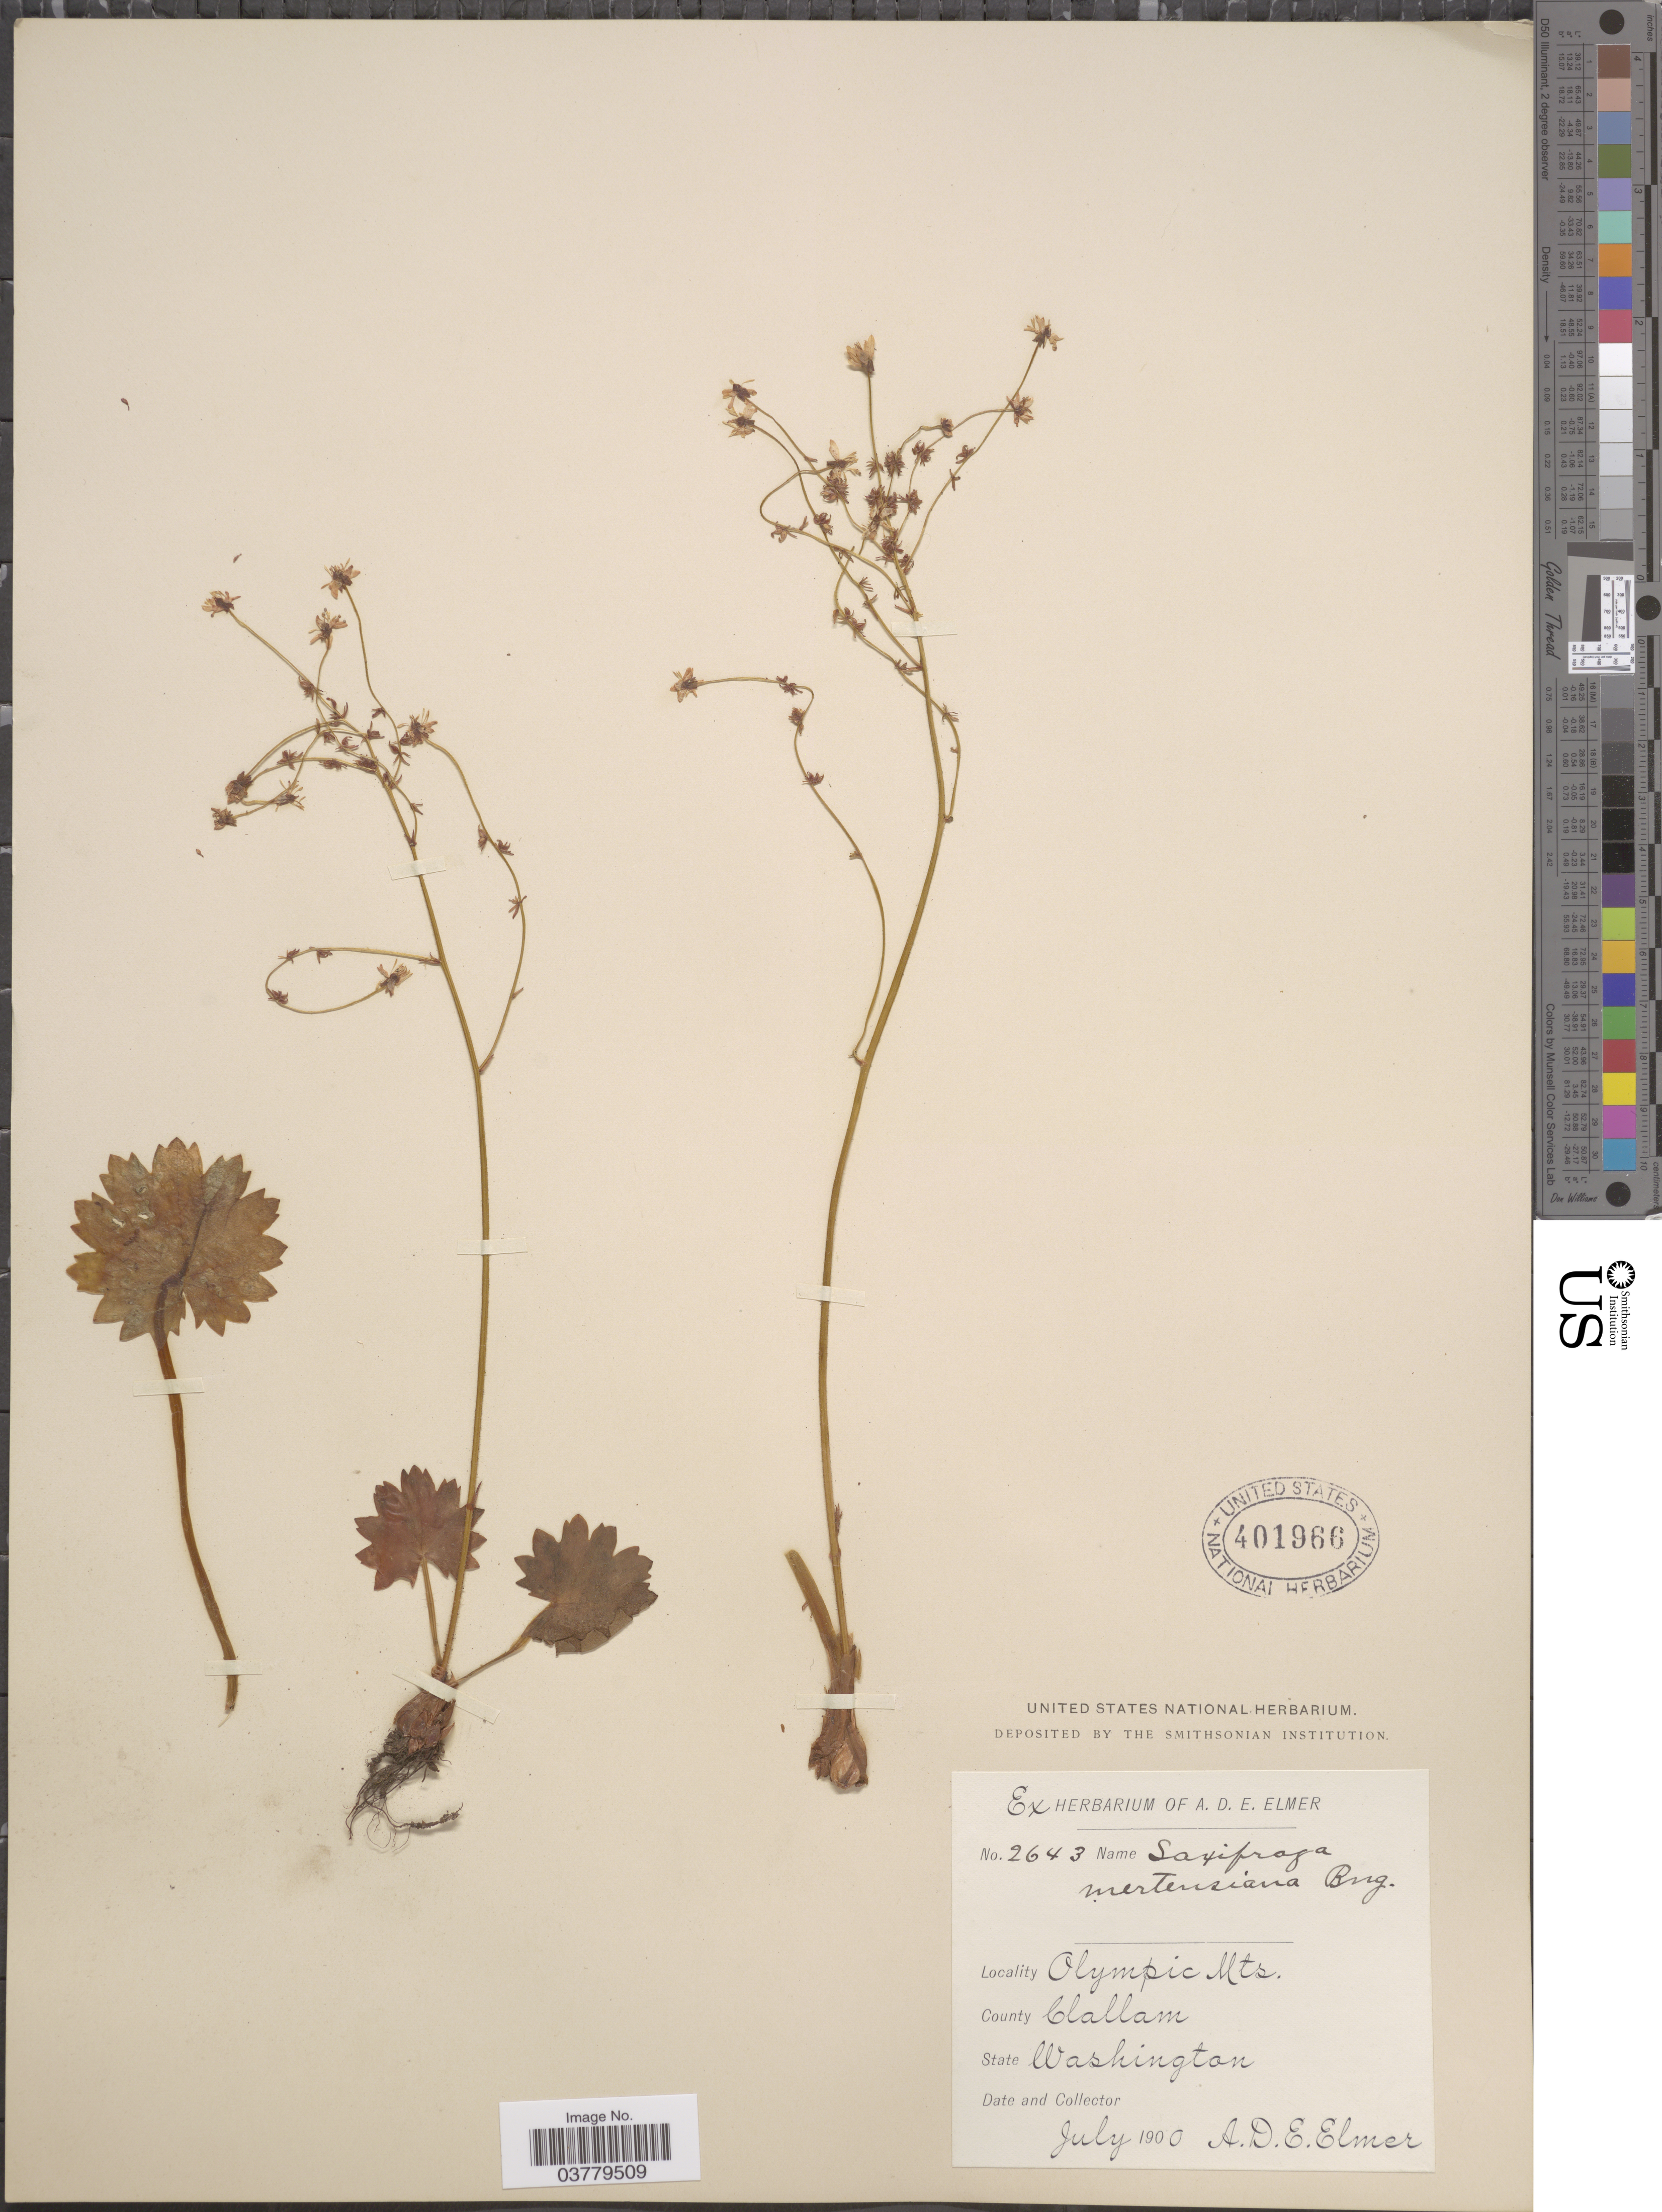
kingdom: Plantae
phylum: Tracheophyta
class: Magnoliopsida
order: Saxifragales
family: Saxifragaceae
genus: Saxifraga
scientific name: Saxifraga mertensiana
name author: Bong.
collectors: A. D. E. Elmer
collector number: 2643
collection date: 1900-07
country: United States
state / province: Washington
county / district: Clallam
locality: Olympic Mts. County Clallam.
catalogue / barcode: US 401966